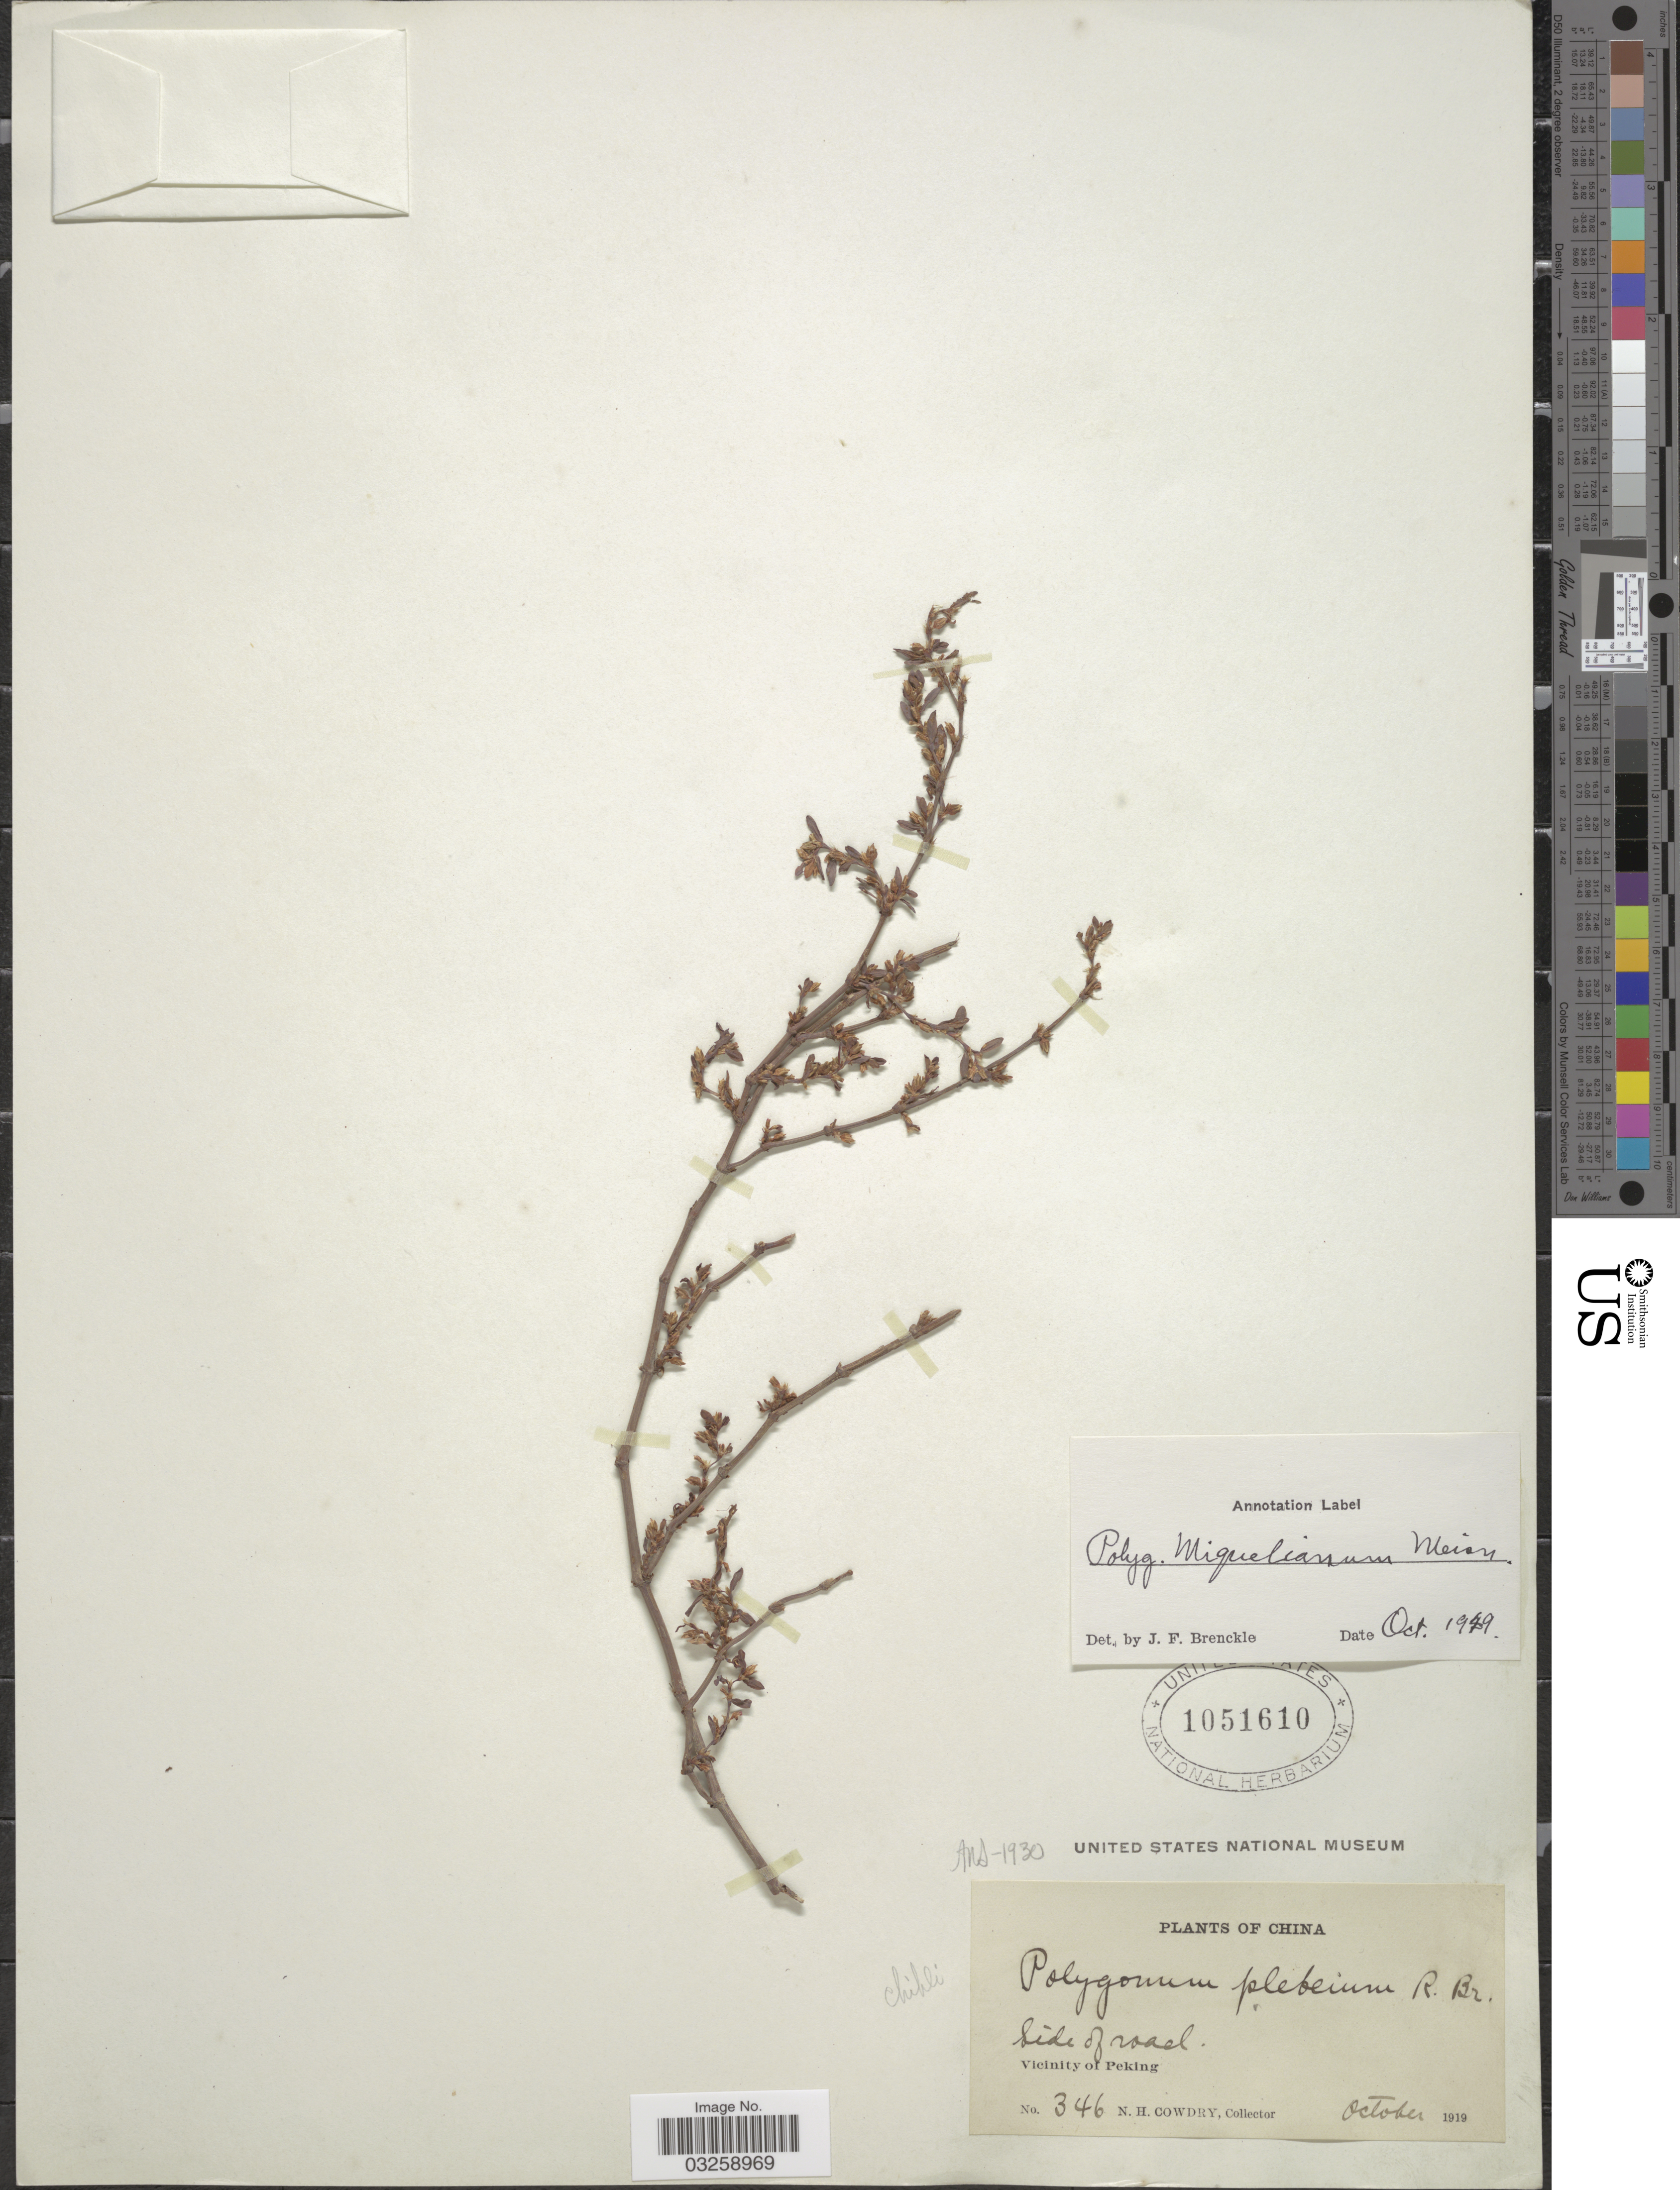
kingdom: Plantae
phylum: Tracheophyta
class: Magnoliopsida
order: Caryophyllales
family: Polygonaceae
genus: Polygonum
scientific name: Polygonum miquelianum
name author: Meisn.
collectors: N. H. Cowdry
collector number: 346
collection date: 1919-10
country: China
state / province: Beijing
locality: Side of road. Vicinity of Peking.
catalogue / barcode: US 1051610